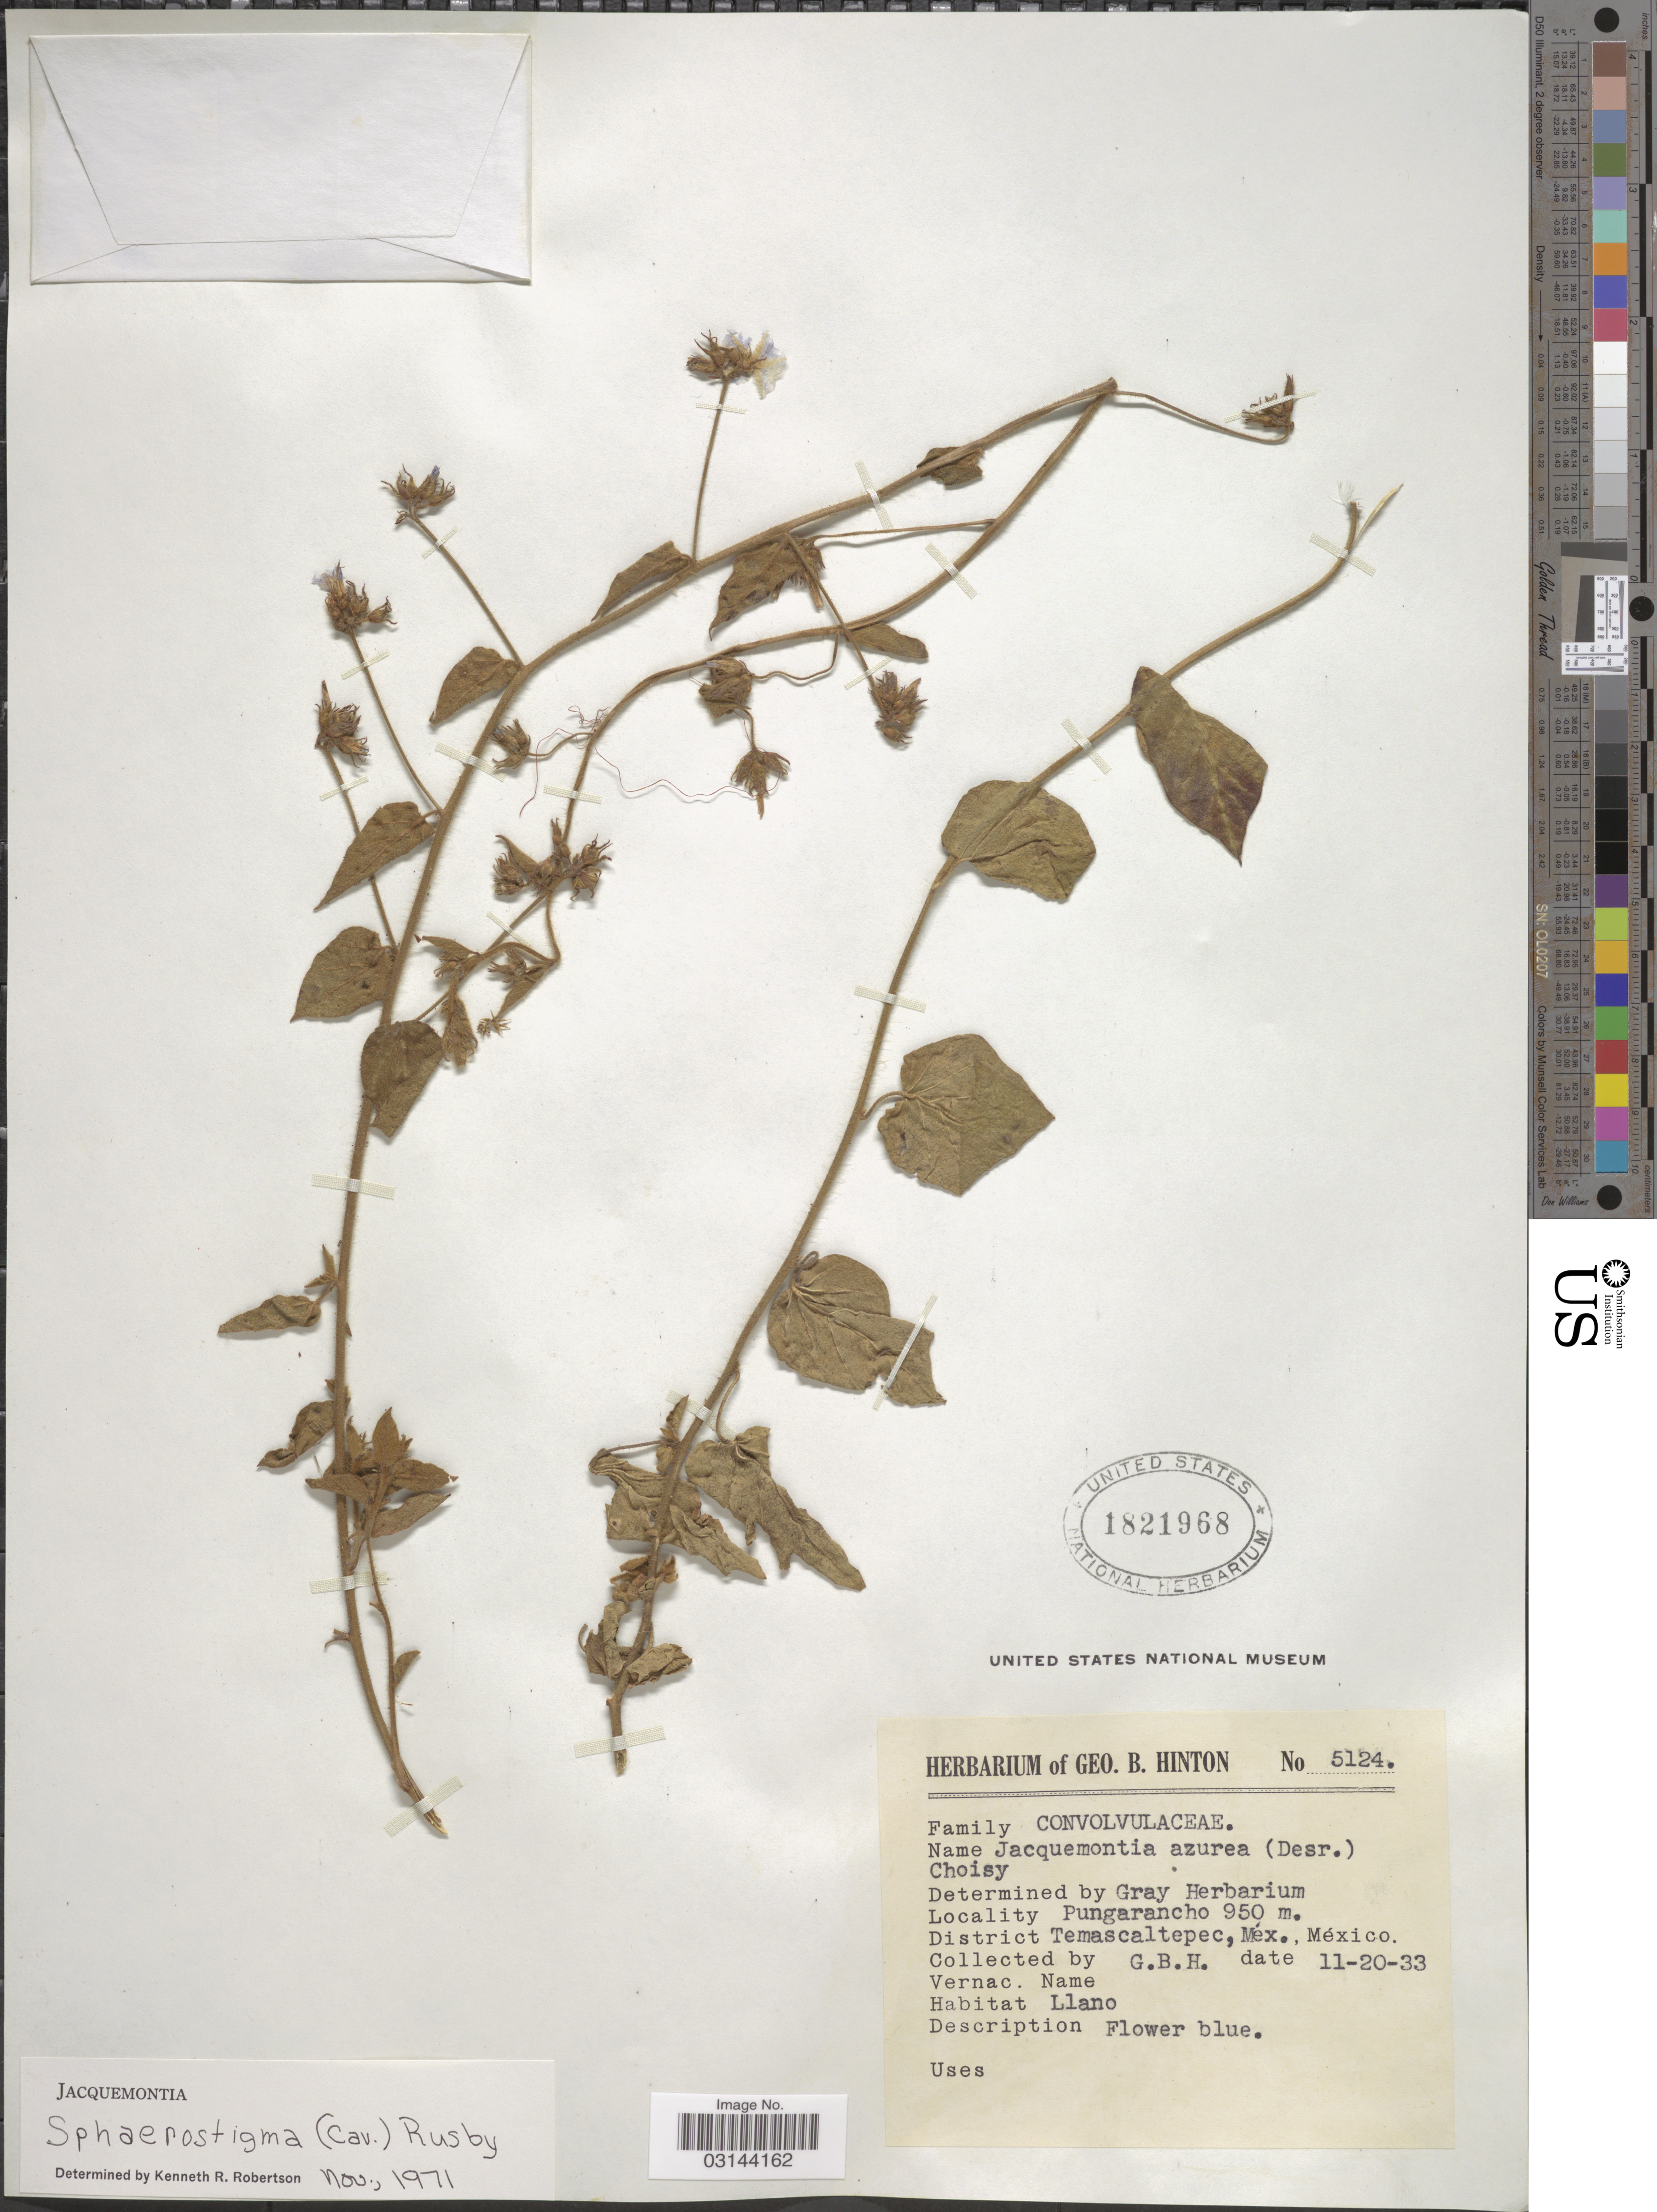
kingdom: Plantae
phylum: Tracheophyta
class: Magnoliopsida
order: Solanales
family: Convolvulaceae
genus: Jacquemontia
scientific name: Jacquemontia sphaerostigma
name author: (Cav.) Rusby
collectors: G. B. Hinton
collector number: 5124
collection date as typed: Transcribed d/m/y: 20/11/33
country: Mexico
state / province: México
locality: Pungarancho, District Temascaltepec, Méx.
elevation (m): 950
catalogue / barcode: US 1821968